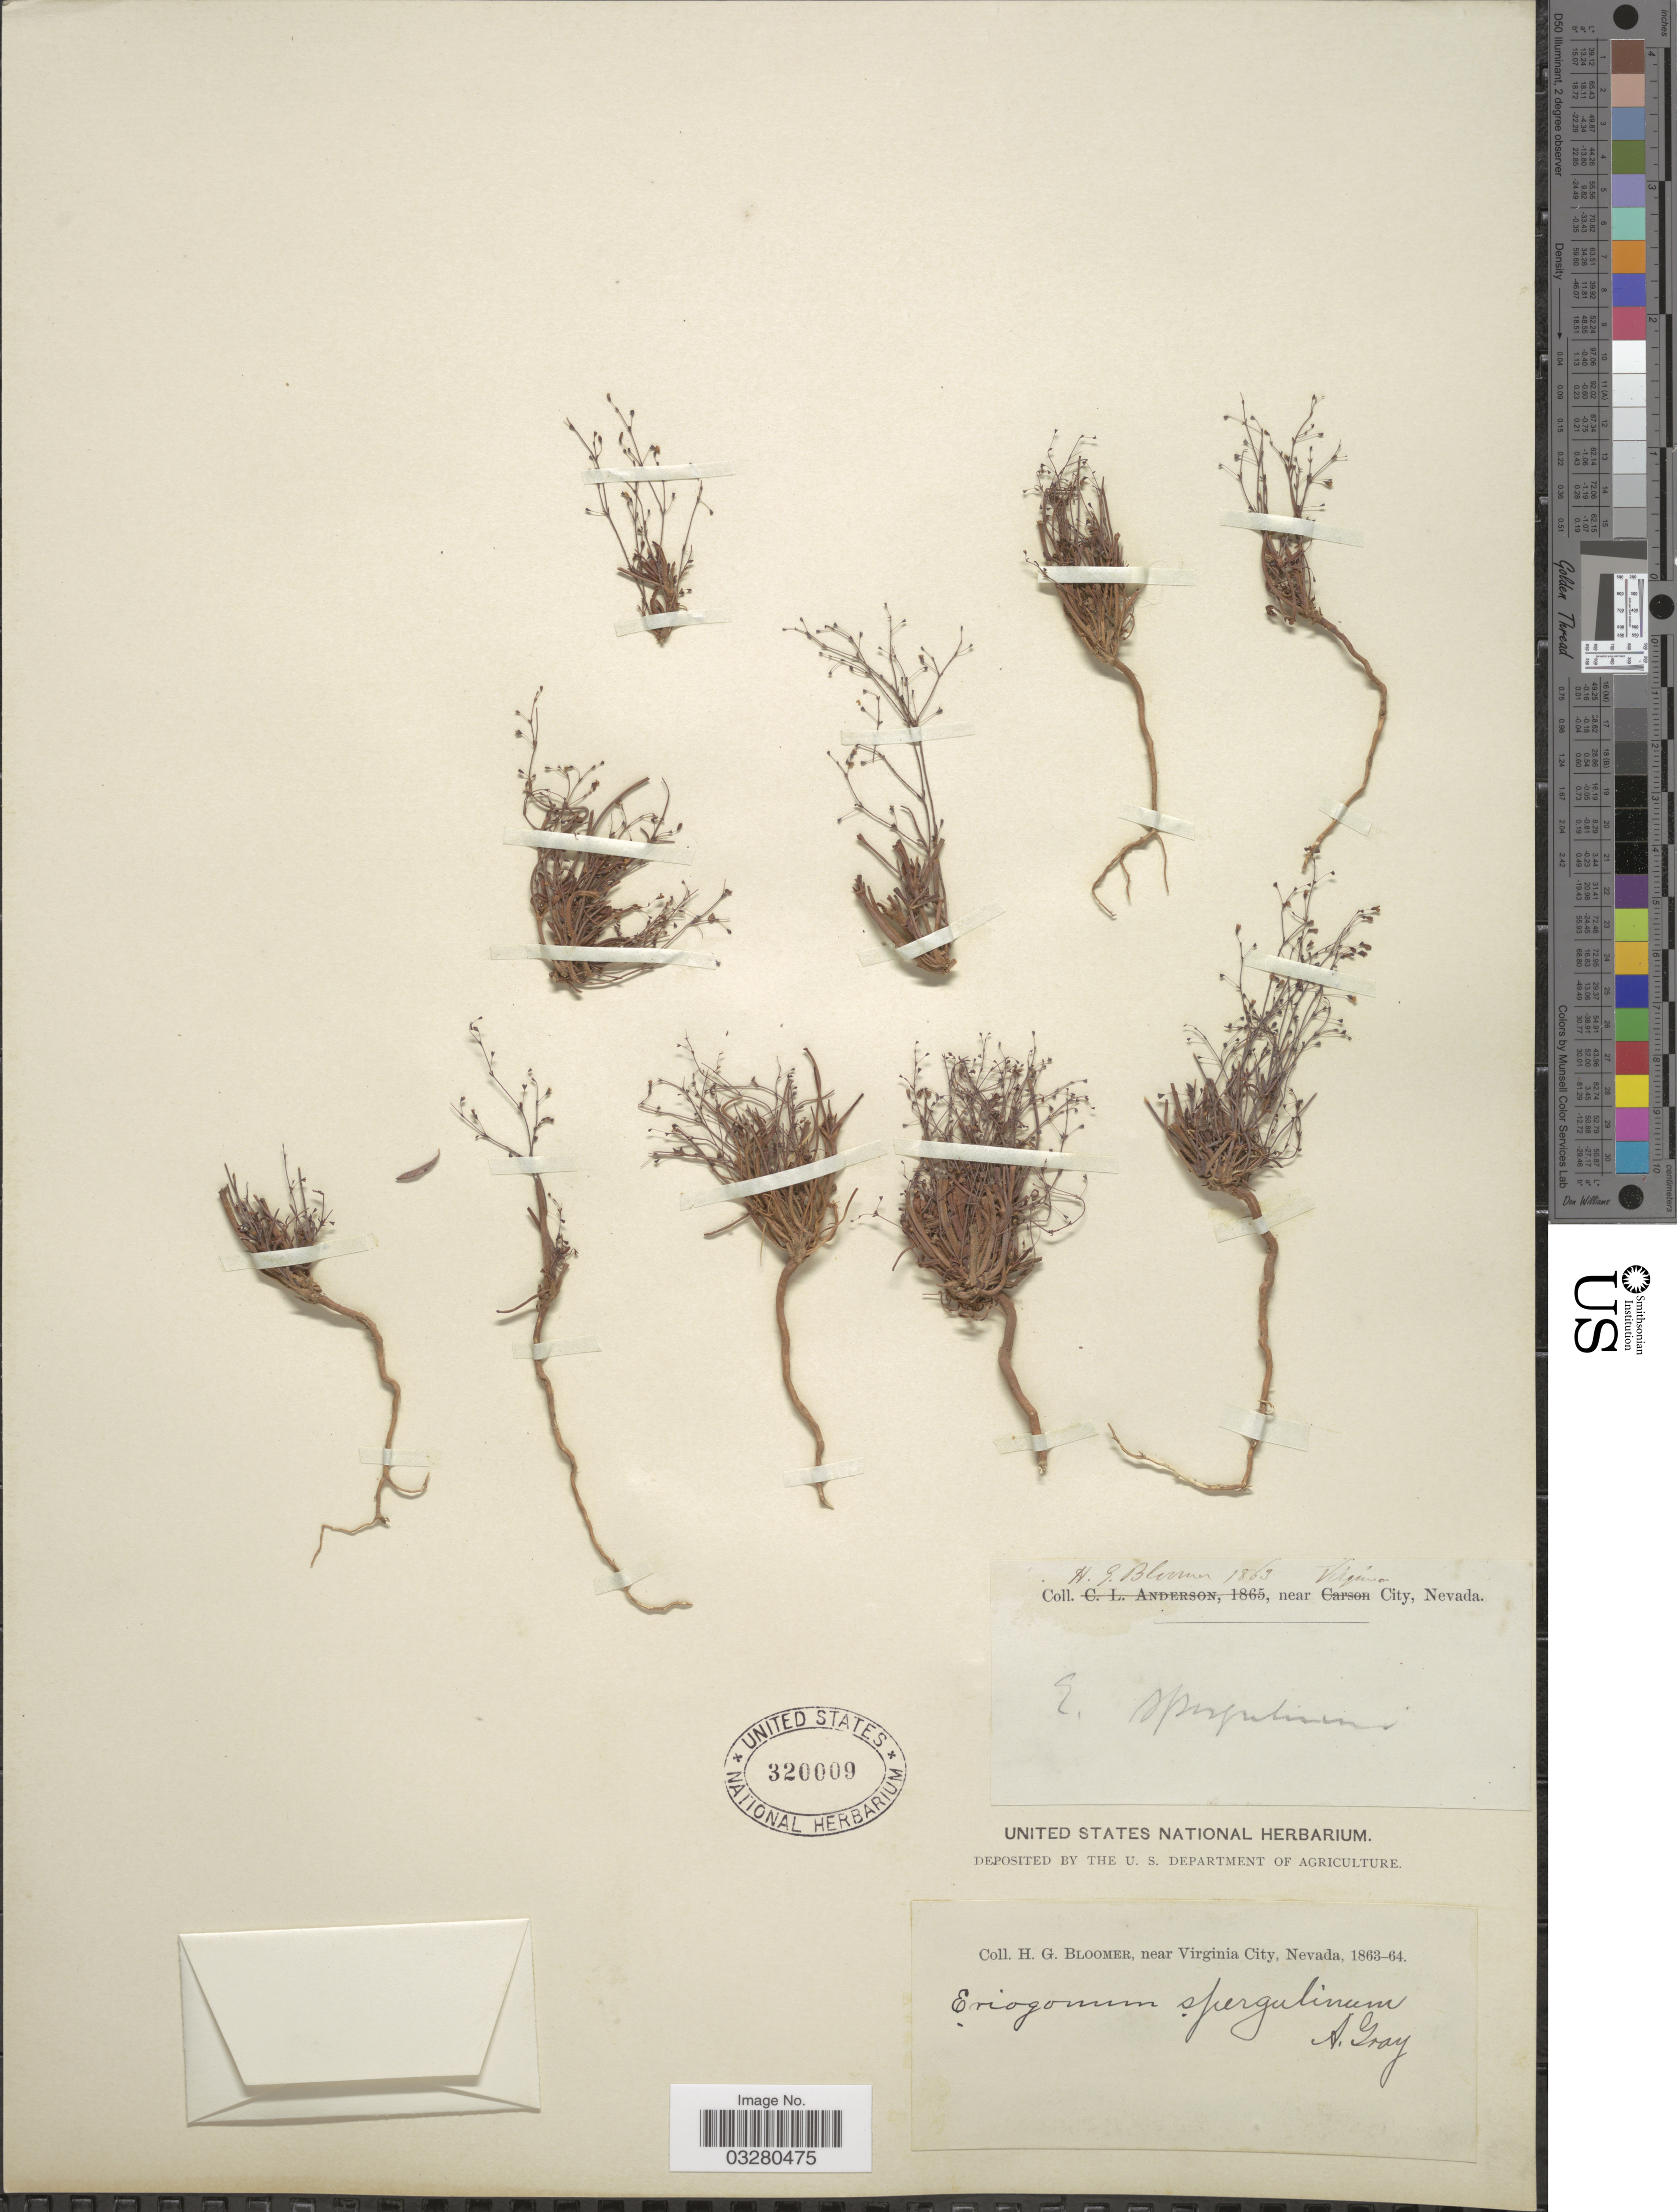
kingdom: Plantae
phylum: Tracheophyta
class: Magnoliopsida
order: Caryophyllales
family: Polygonaceae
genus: Eriogonum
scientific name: Eriogonum spergulinum var. reddingianum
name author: (M.E. Jones) J.T. Howell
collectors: H. Bloomer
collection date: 1863/1864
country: United States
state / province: Nevada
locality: Near Virginia City.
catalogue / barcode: US 320009